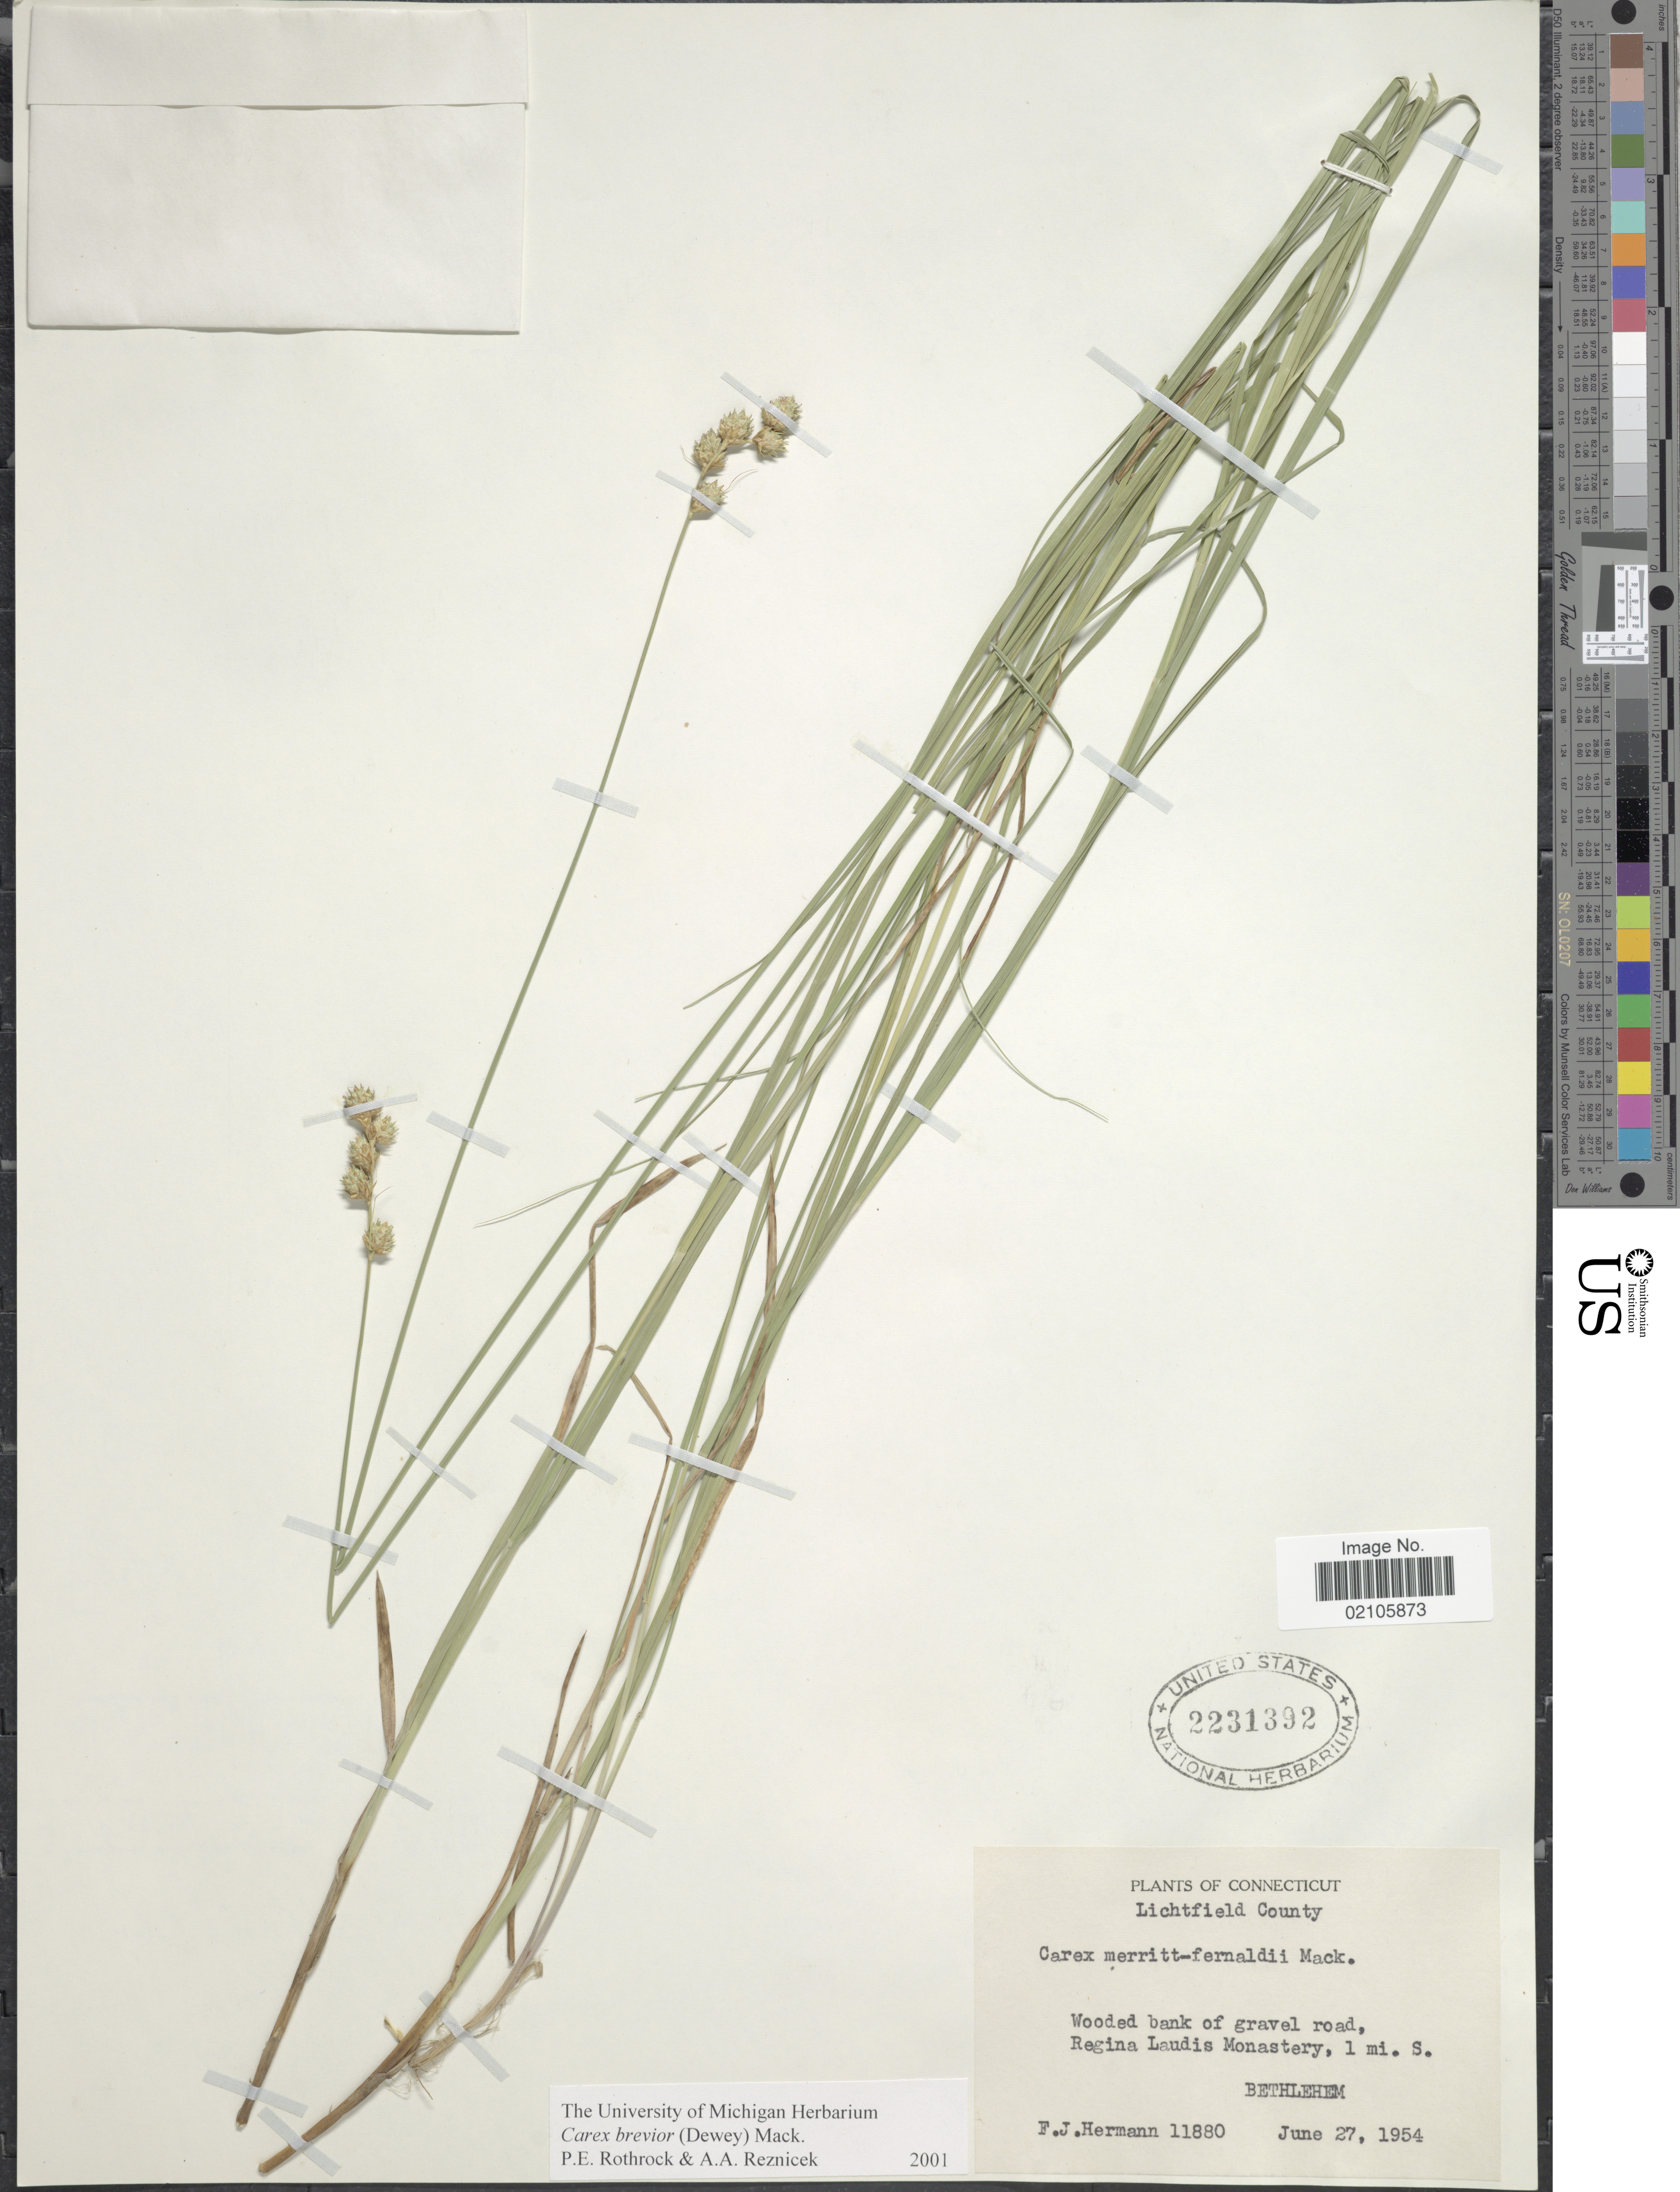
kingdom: Plantae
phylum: Tracheophyta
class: Liliopsida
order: Poales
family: Cyperaceae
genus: Carex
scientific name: Carex brevior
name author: (Dewey) Mack. ex Lunell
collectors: F. J. Hermann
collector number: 11880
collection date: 1954-06-27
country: United States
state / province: Connecticut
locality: Lichtfield County, Regina Laudis Monastery, 1 mi. S. Bethelem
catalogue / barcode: US 2231392